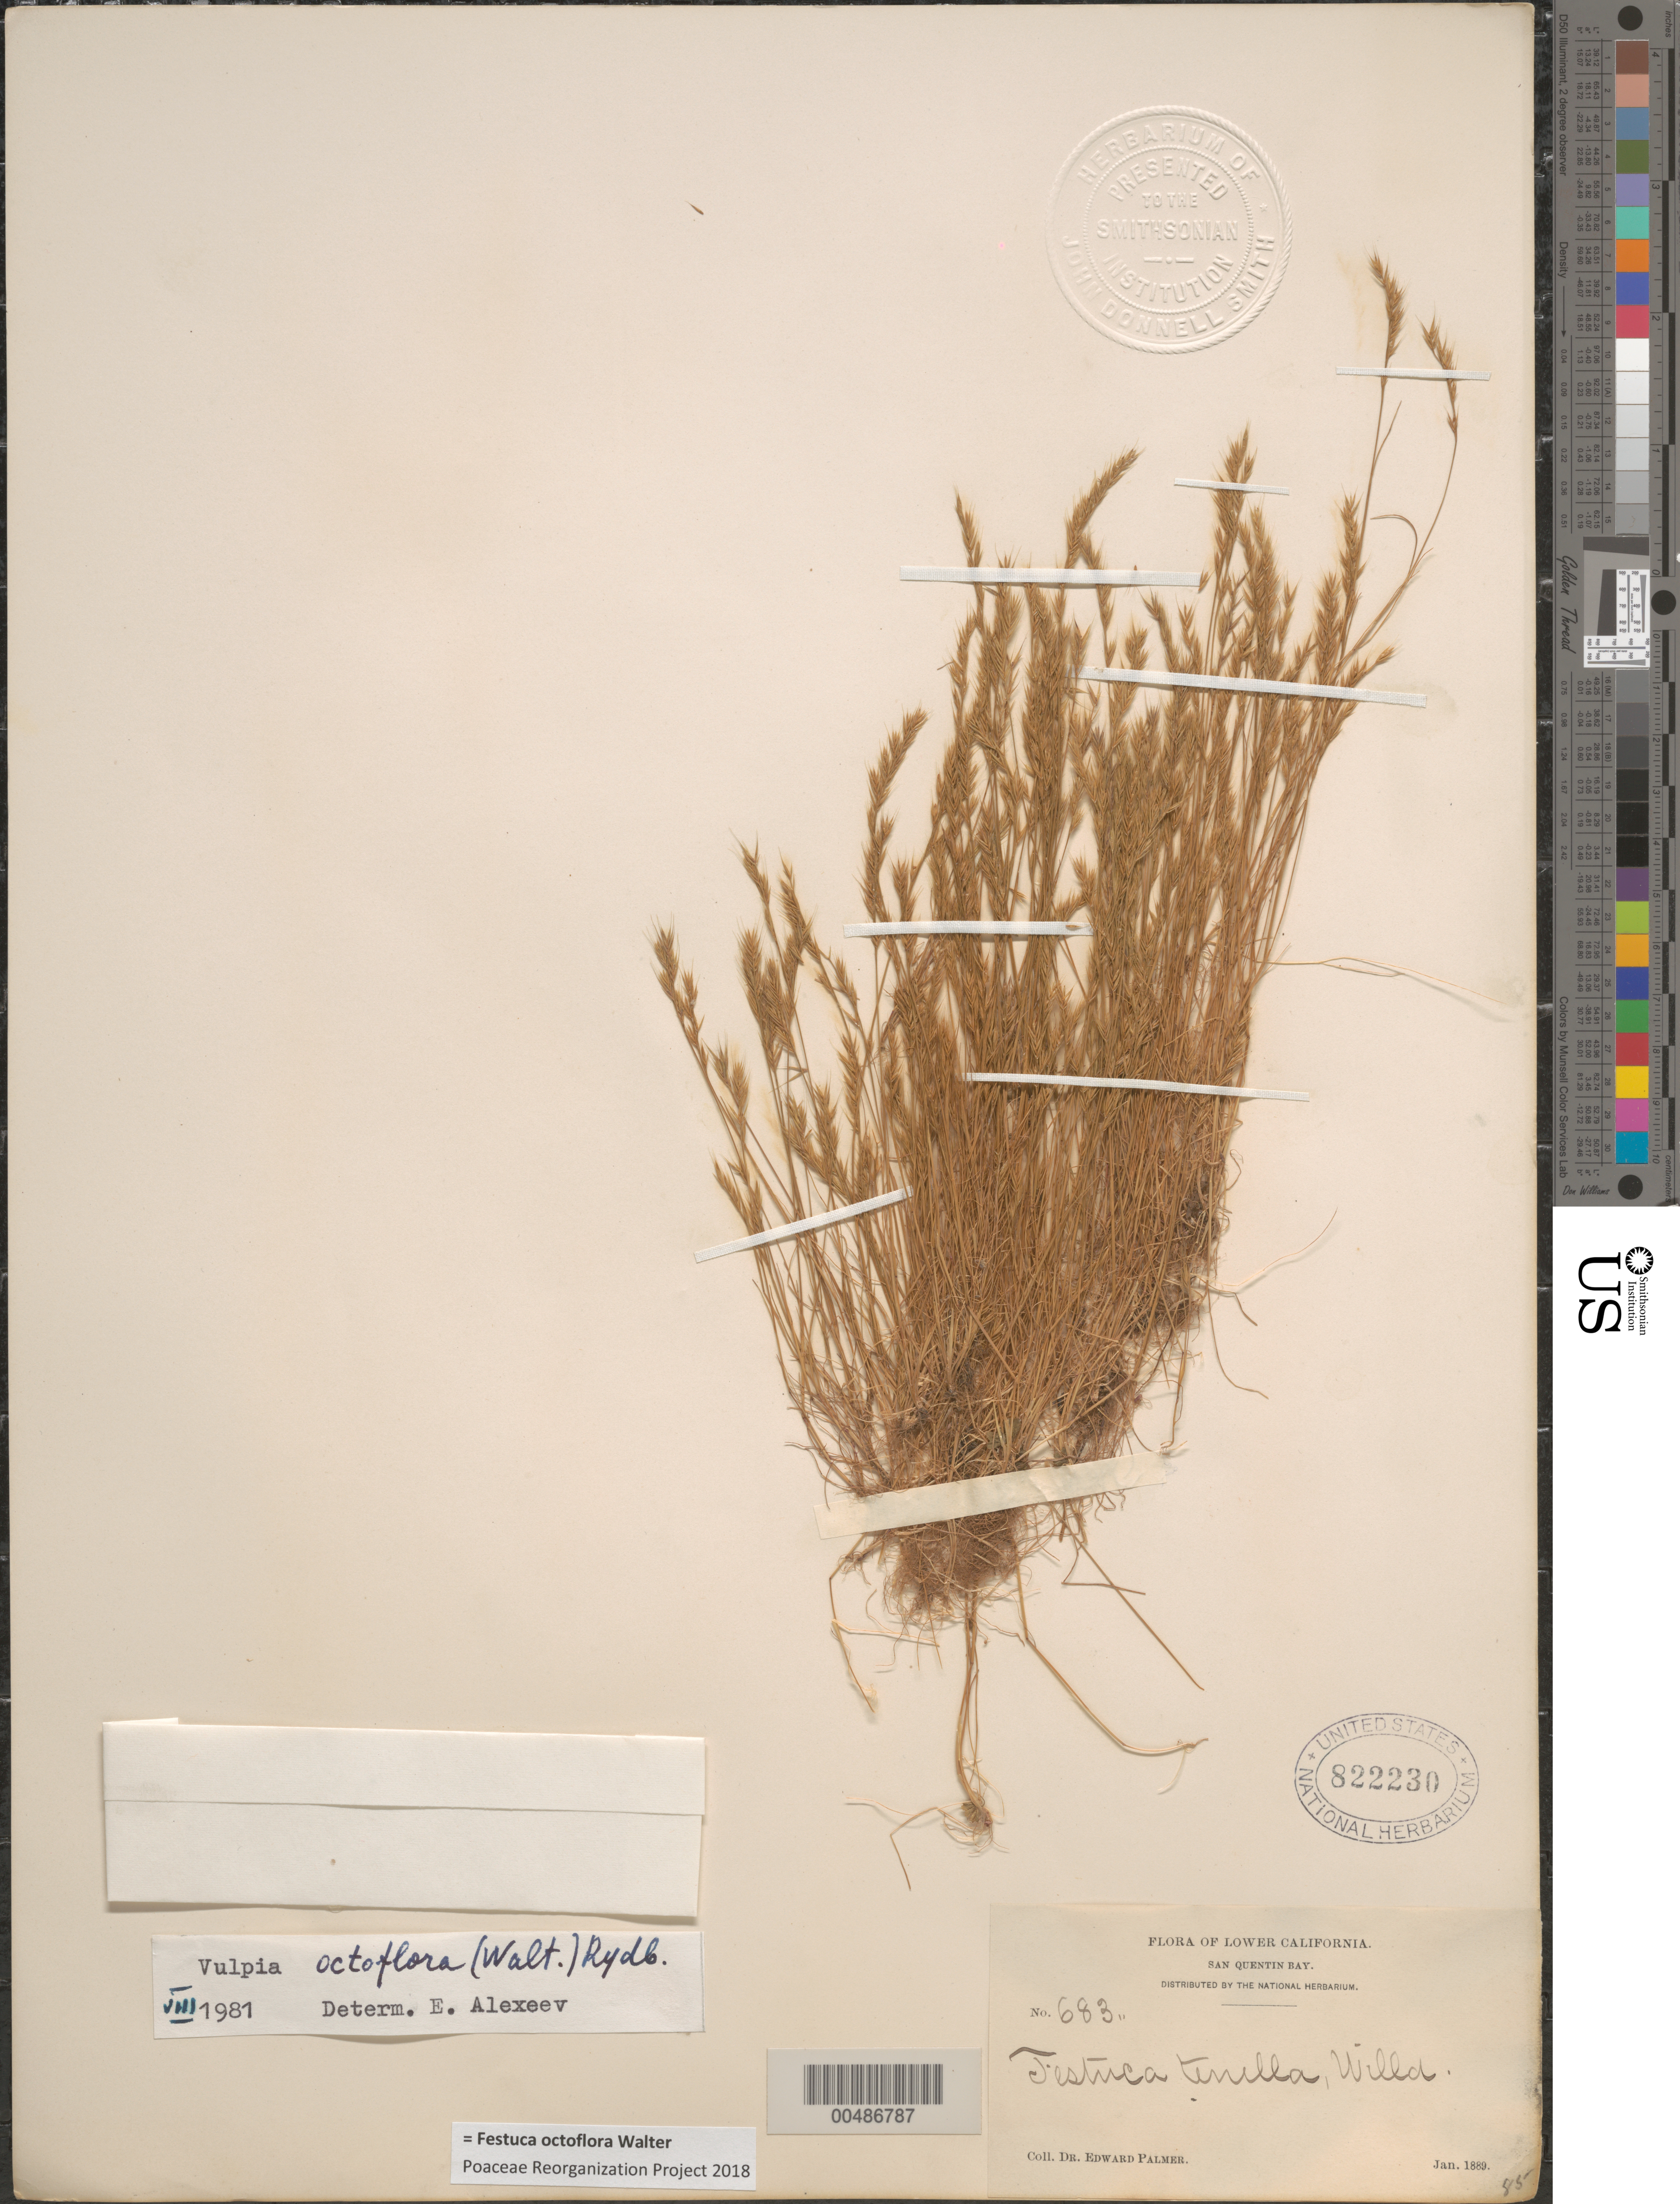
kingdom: Plantae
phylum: Tracheophyta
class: Liliopsida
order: Poales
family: Poaceae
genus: Festuca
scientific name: Festuca octoflora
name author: Walter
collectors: E. Palmer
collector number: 683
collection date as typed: Jan 1889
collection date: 1889-01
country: Mexico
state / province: Baja California Norte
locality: San Quentin Bay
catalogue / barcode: US 822230